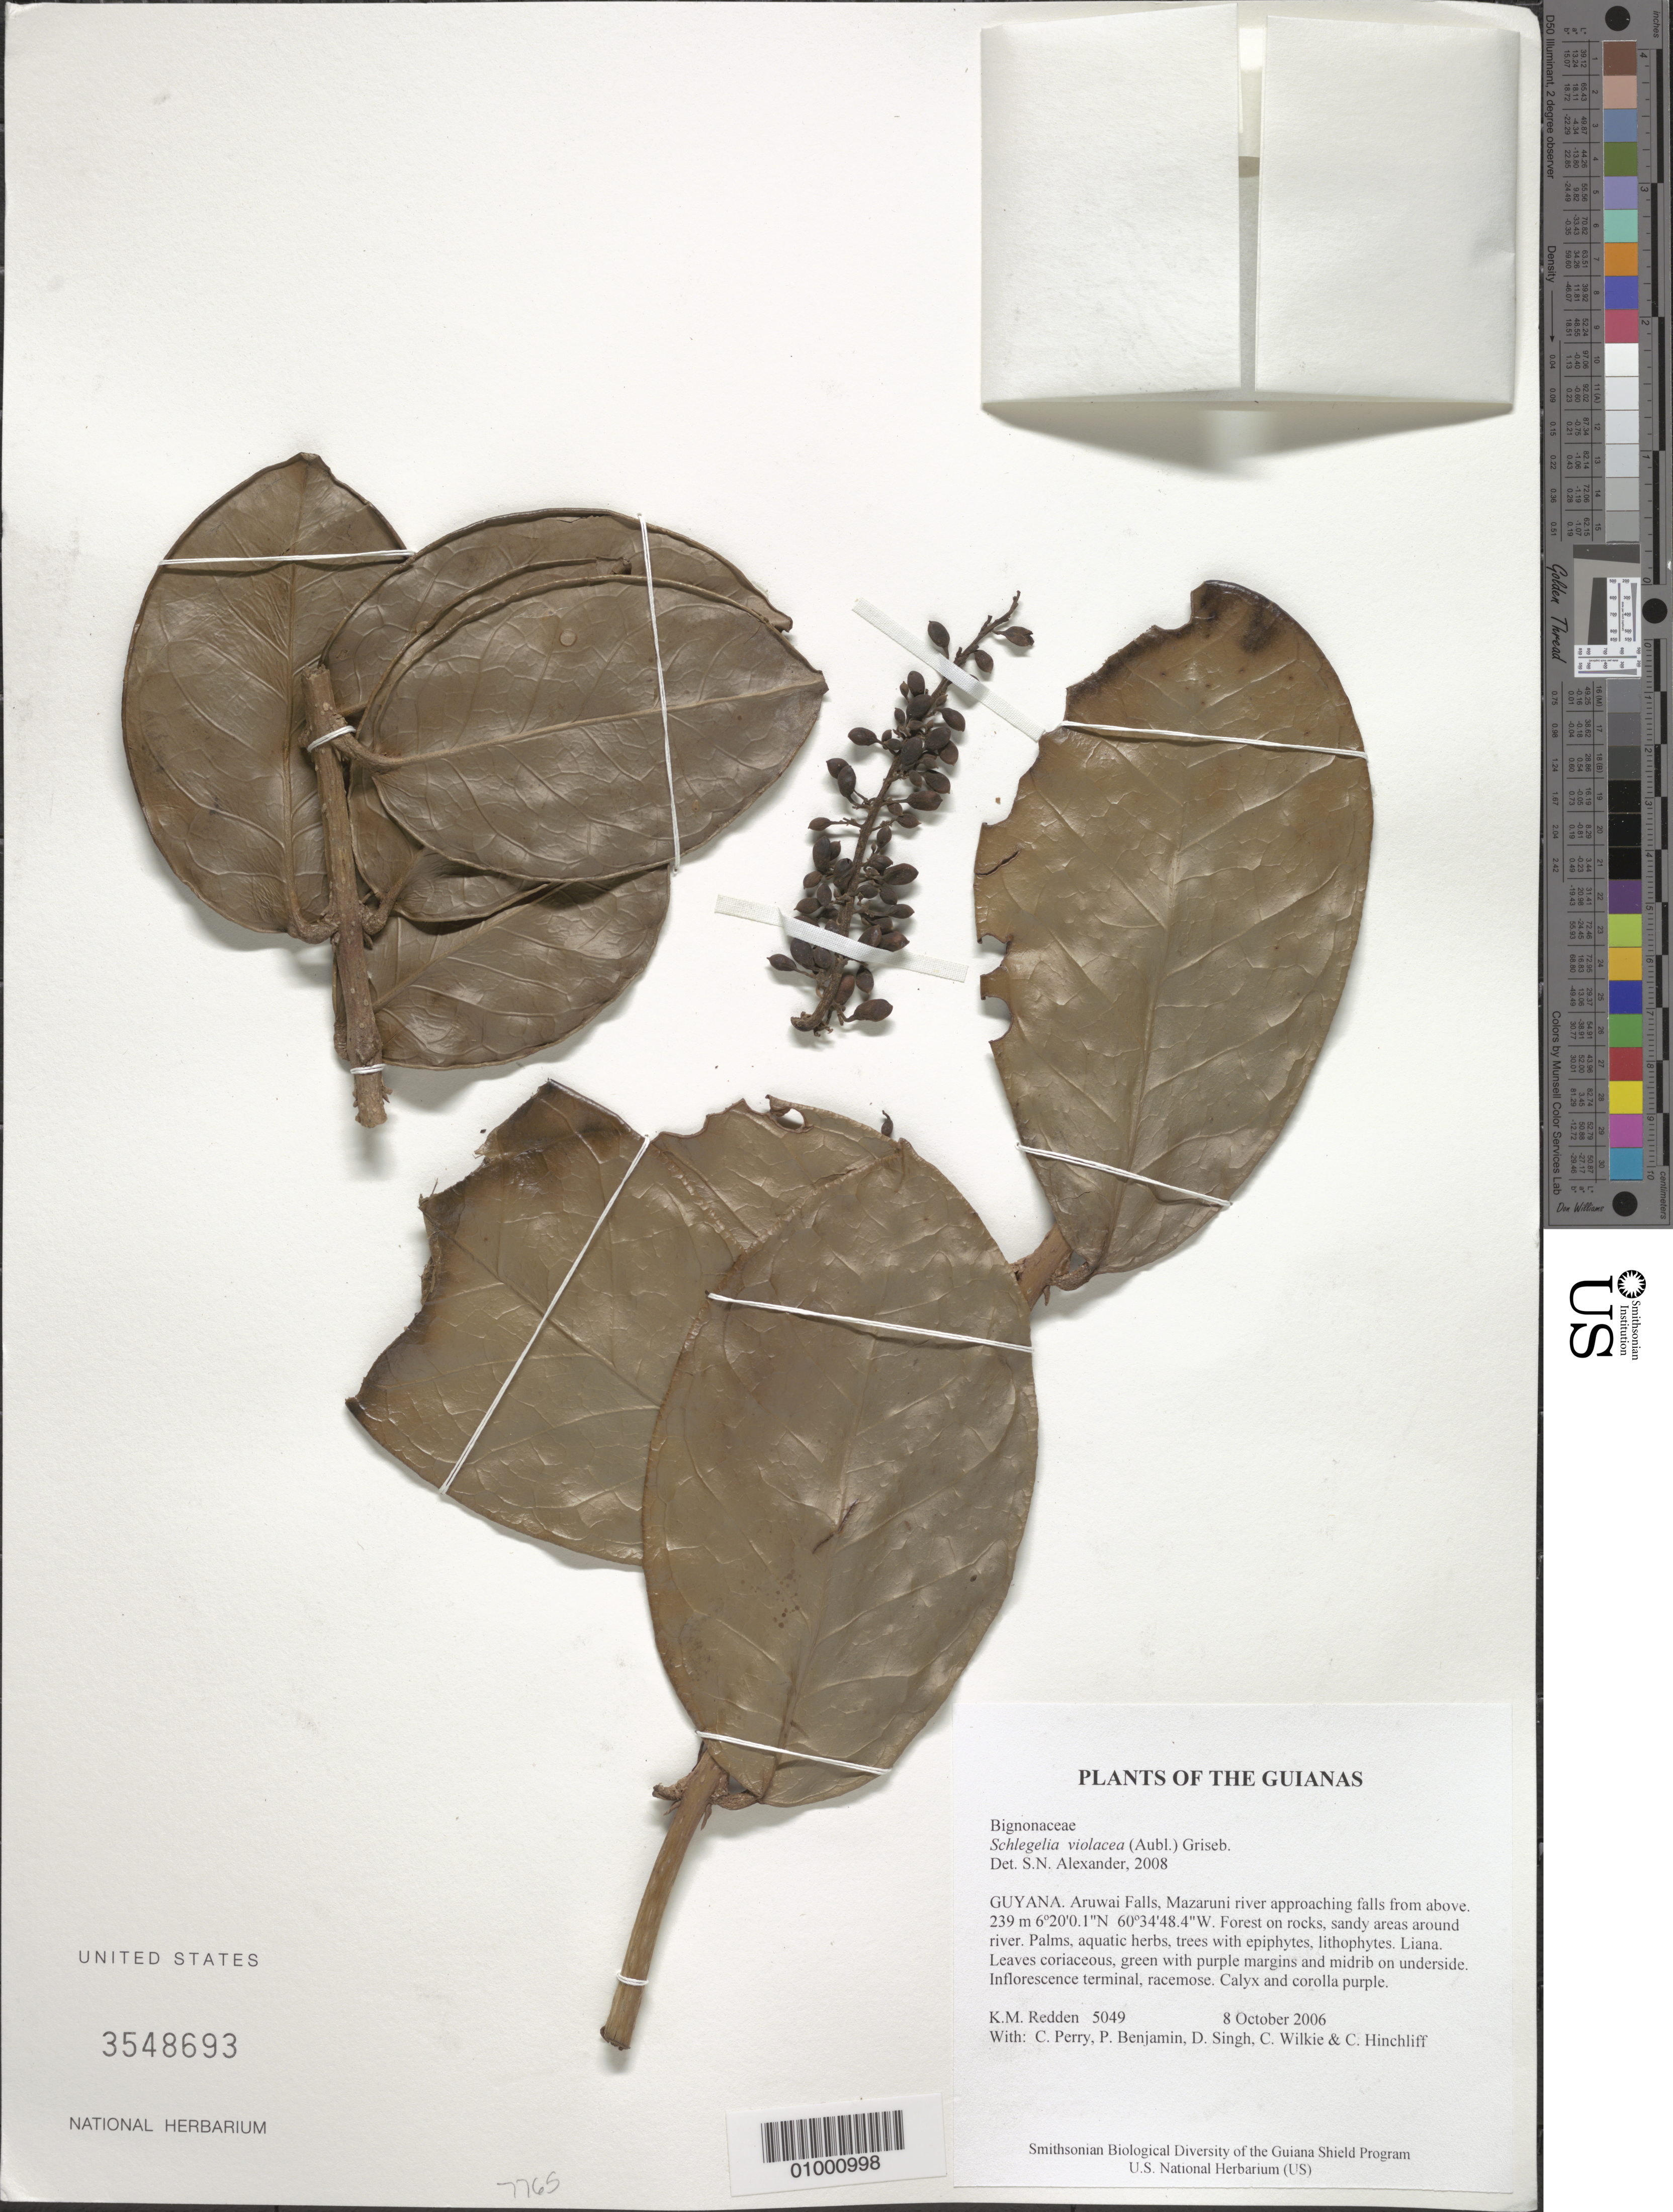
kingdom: Plantae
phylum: Tracheophyta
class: Magnoliopsida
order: Lamiales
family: Schlegeliaceae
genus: Schlegelia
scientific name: Schlegelia violacea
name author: (Aubl.) Griseb.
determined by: Alexander, S. N.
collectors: K. M. Redden, C. Perry, P. Benjamin, D. Singh, C. Wilkie & C. E. Hinchliff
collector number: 5049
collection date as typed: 8 October 2006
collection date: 2006-10-08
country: Guyana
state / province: Cuyuni-Mazaruni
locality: Arawai Falls, Mazaruni river approaching falls from above.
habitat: Forest on rocks, sandy areas around river. Palms, aquatic herbs, trees with epiphytes, lithophytes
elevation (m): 239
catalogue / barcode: US 3548693